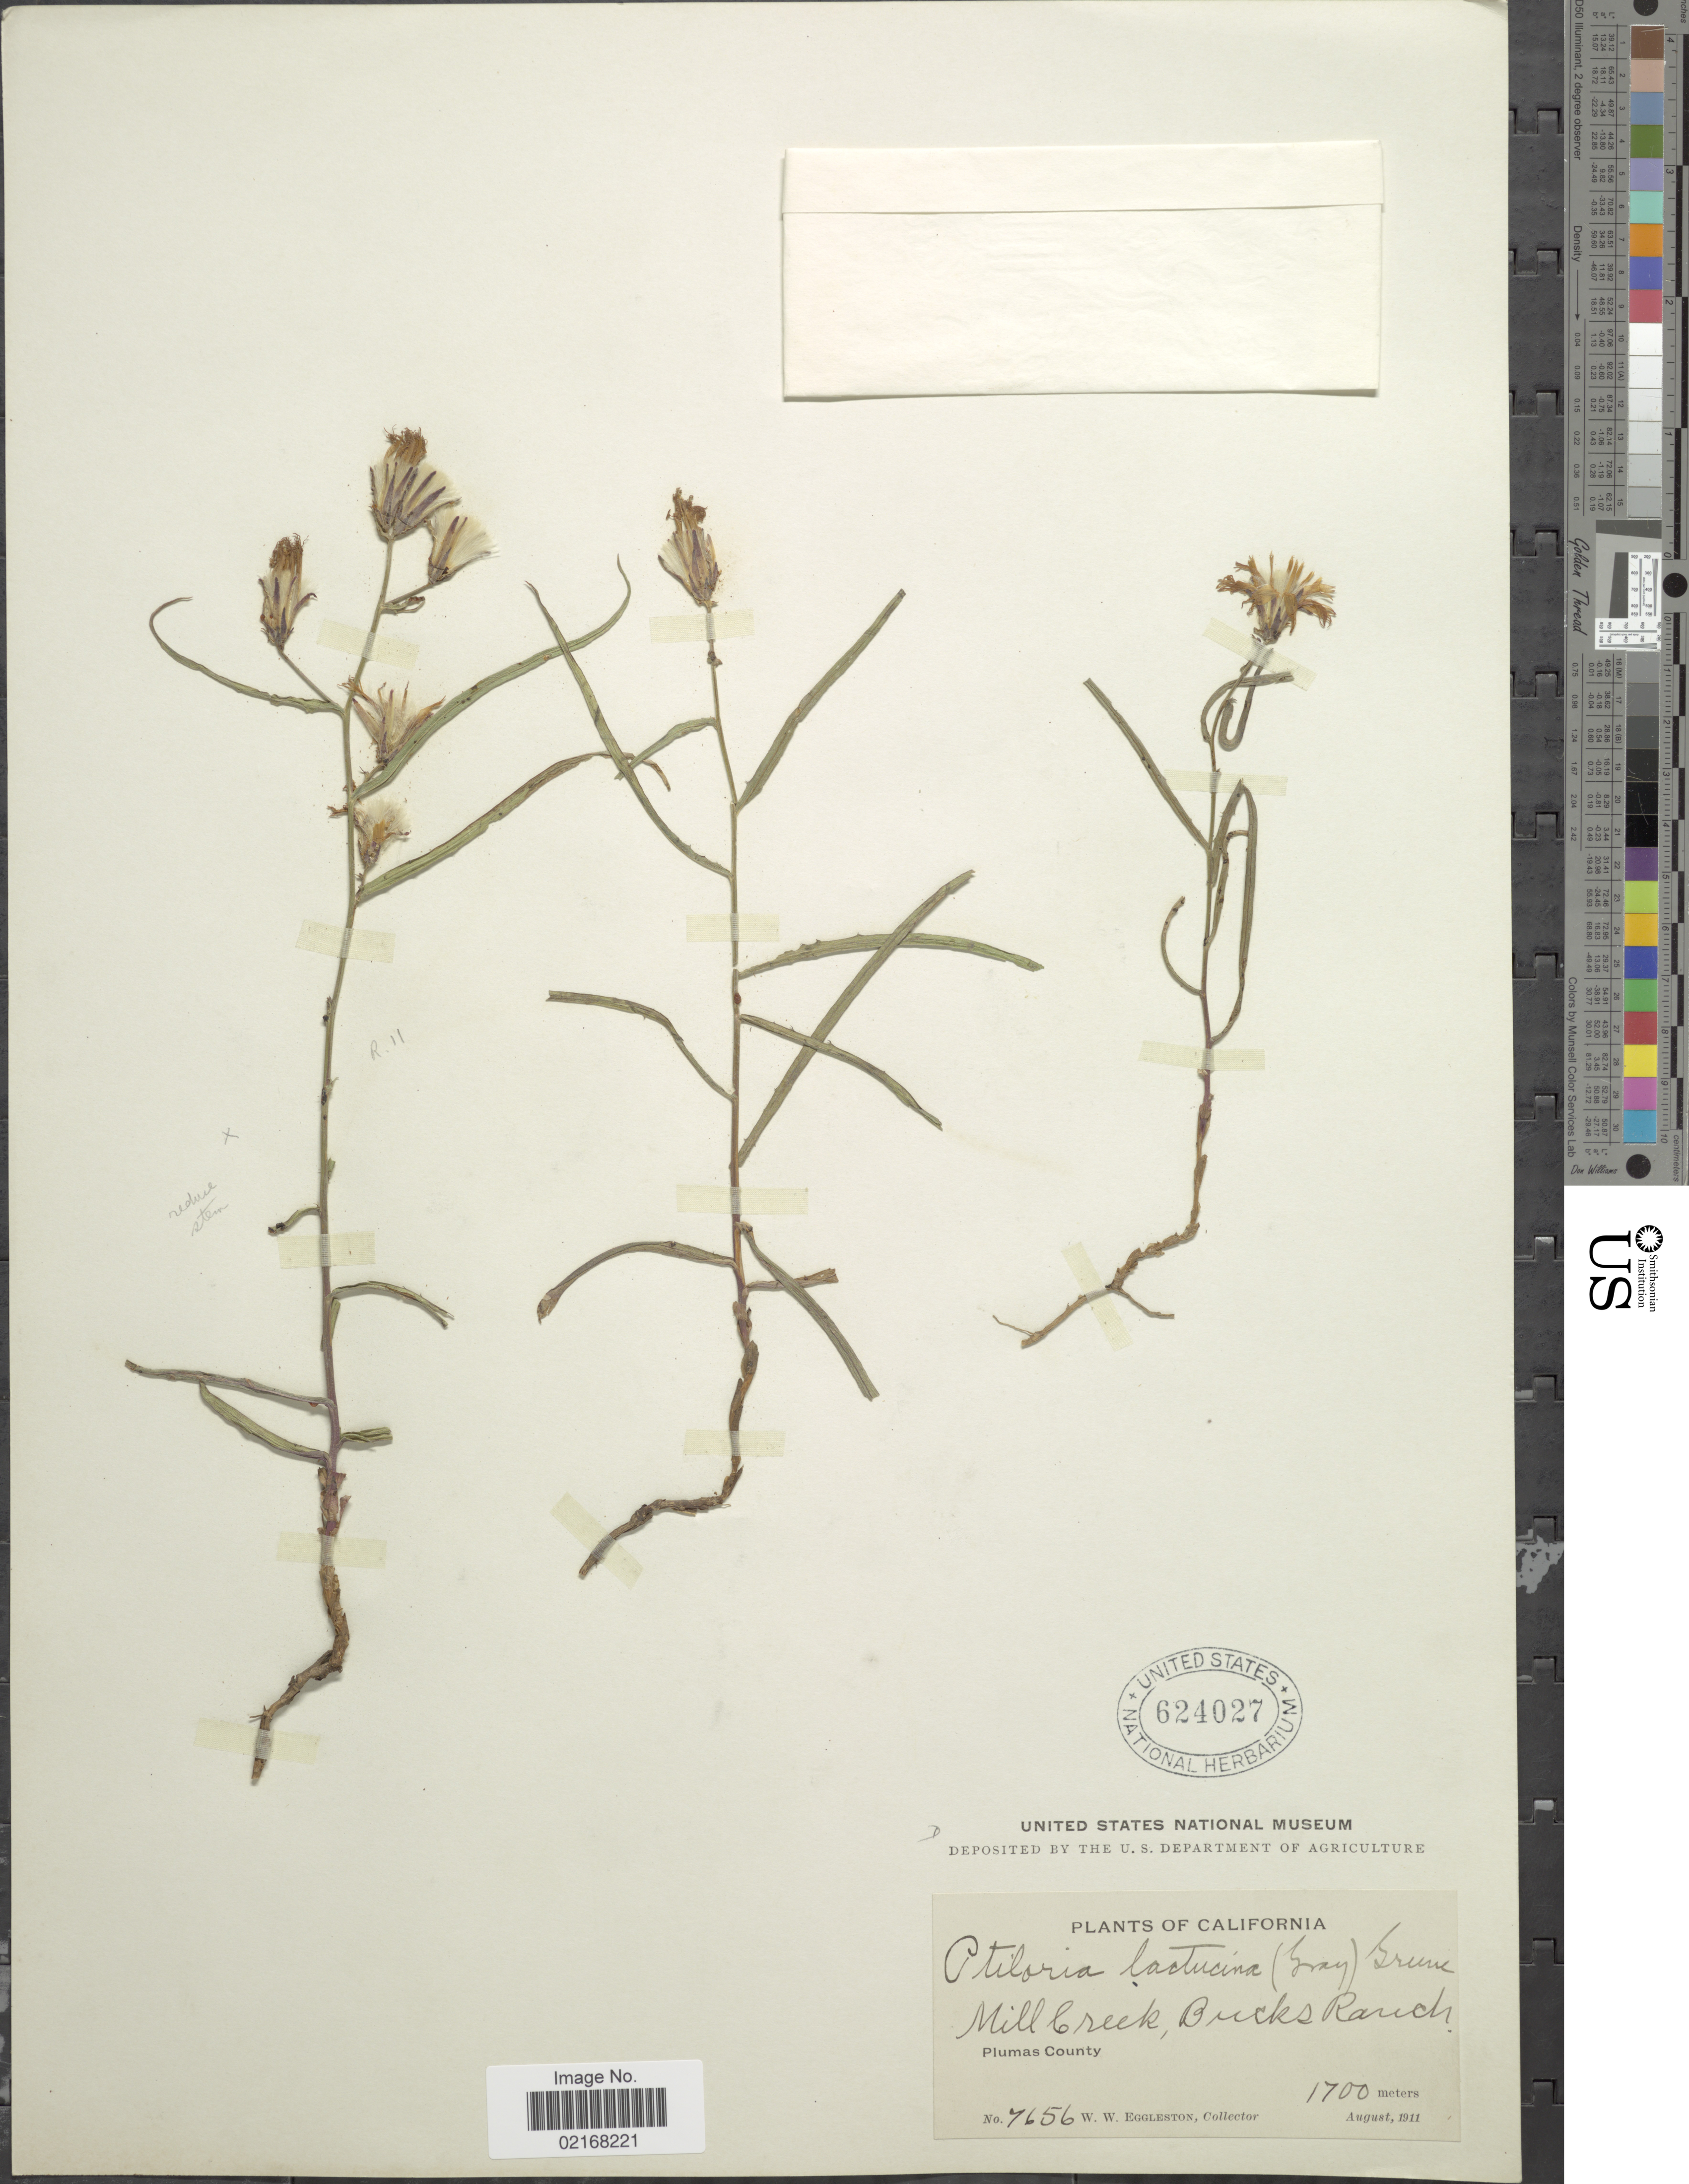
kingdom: Plantae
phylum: Tracheophyta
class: Magnoliopsida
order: Asterales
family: Asteraceae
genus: Stephanomeria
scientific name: Stephanomeria lactucina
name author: A. Gray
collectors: W. W. Eggleston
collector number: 7656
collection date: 1911-08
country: United States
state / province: California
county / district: Plumas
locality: Mill Creek, Bucks Ranch. Plumas County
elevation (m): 1700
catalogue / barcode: US 624027